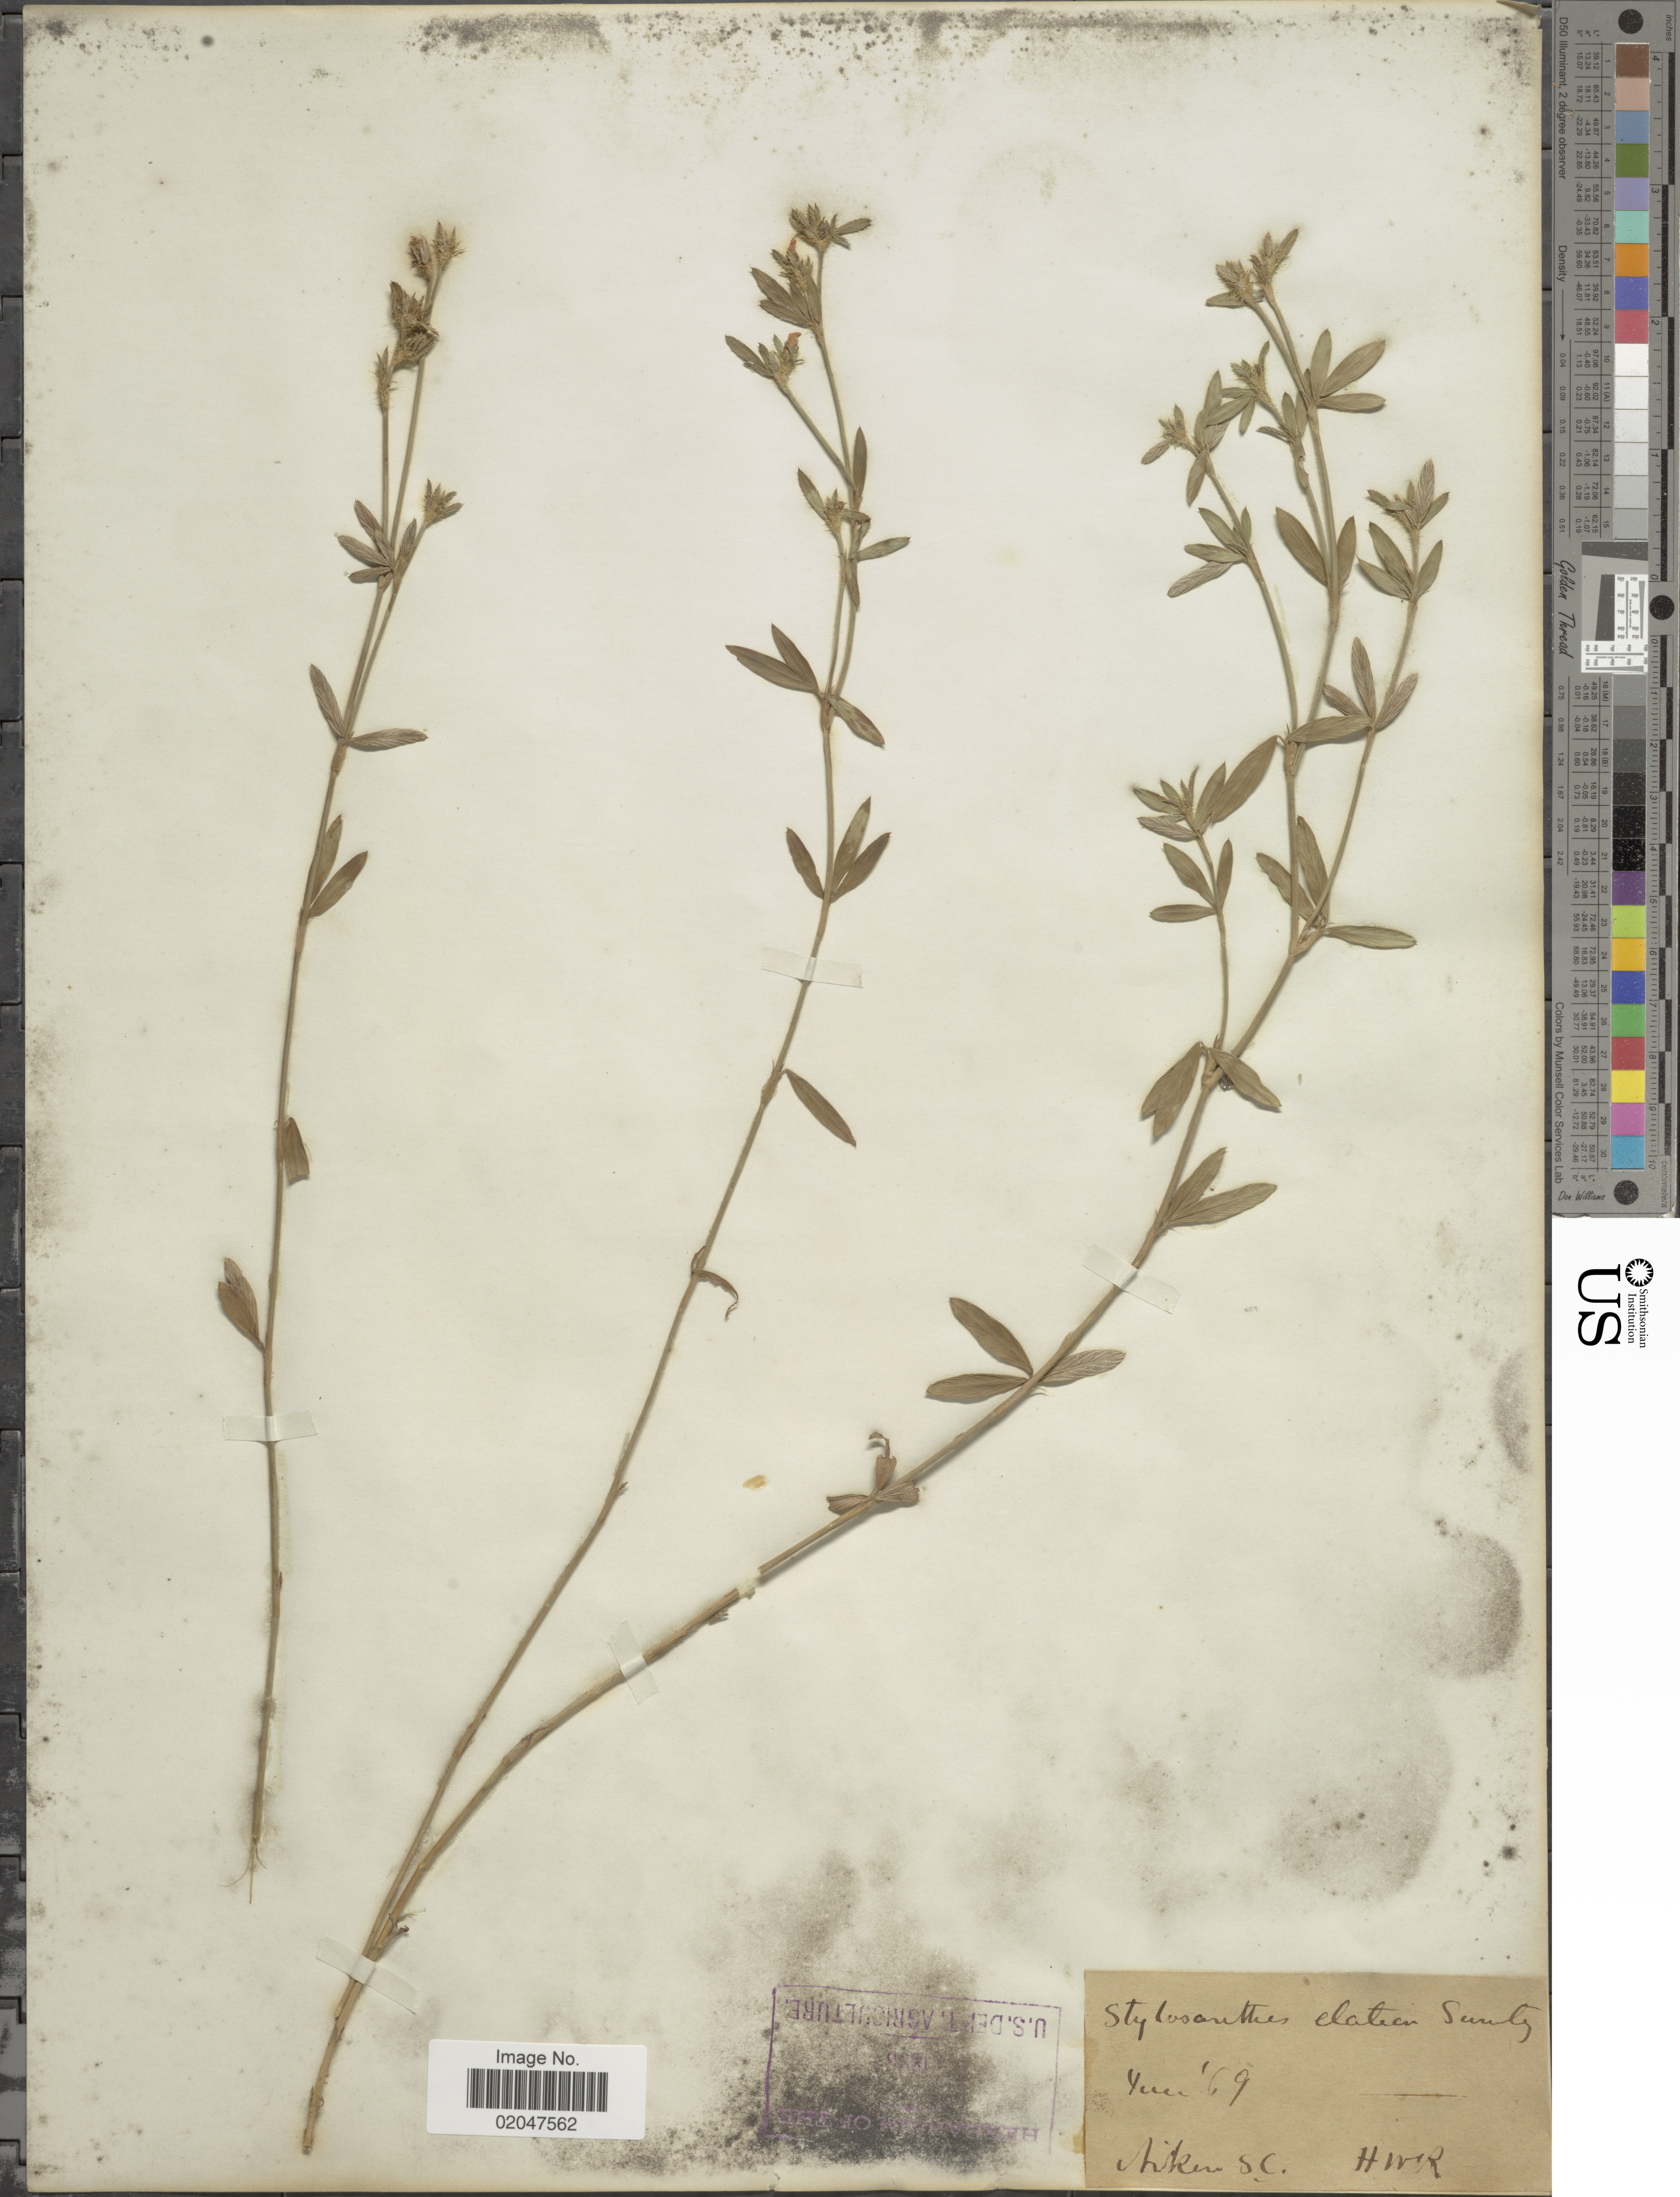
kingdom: Plantae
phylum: Tracheophyta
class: Magnoliopsida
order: Fabales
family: Fabaceae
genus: Stylosanthes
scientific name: Stylosanthes biflora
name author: (L.) Britton et al.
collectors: H. W. R.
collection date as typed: Transcribed d/m/y: /6/69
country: United States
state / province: South Carolina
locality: Aiken, S. C.